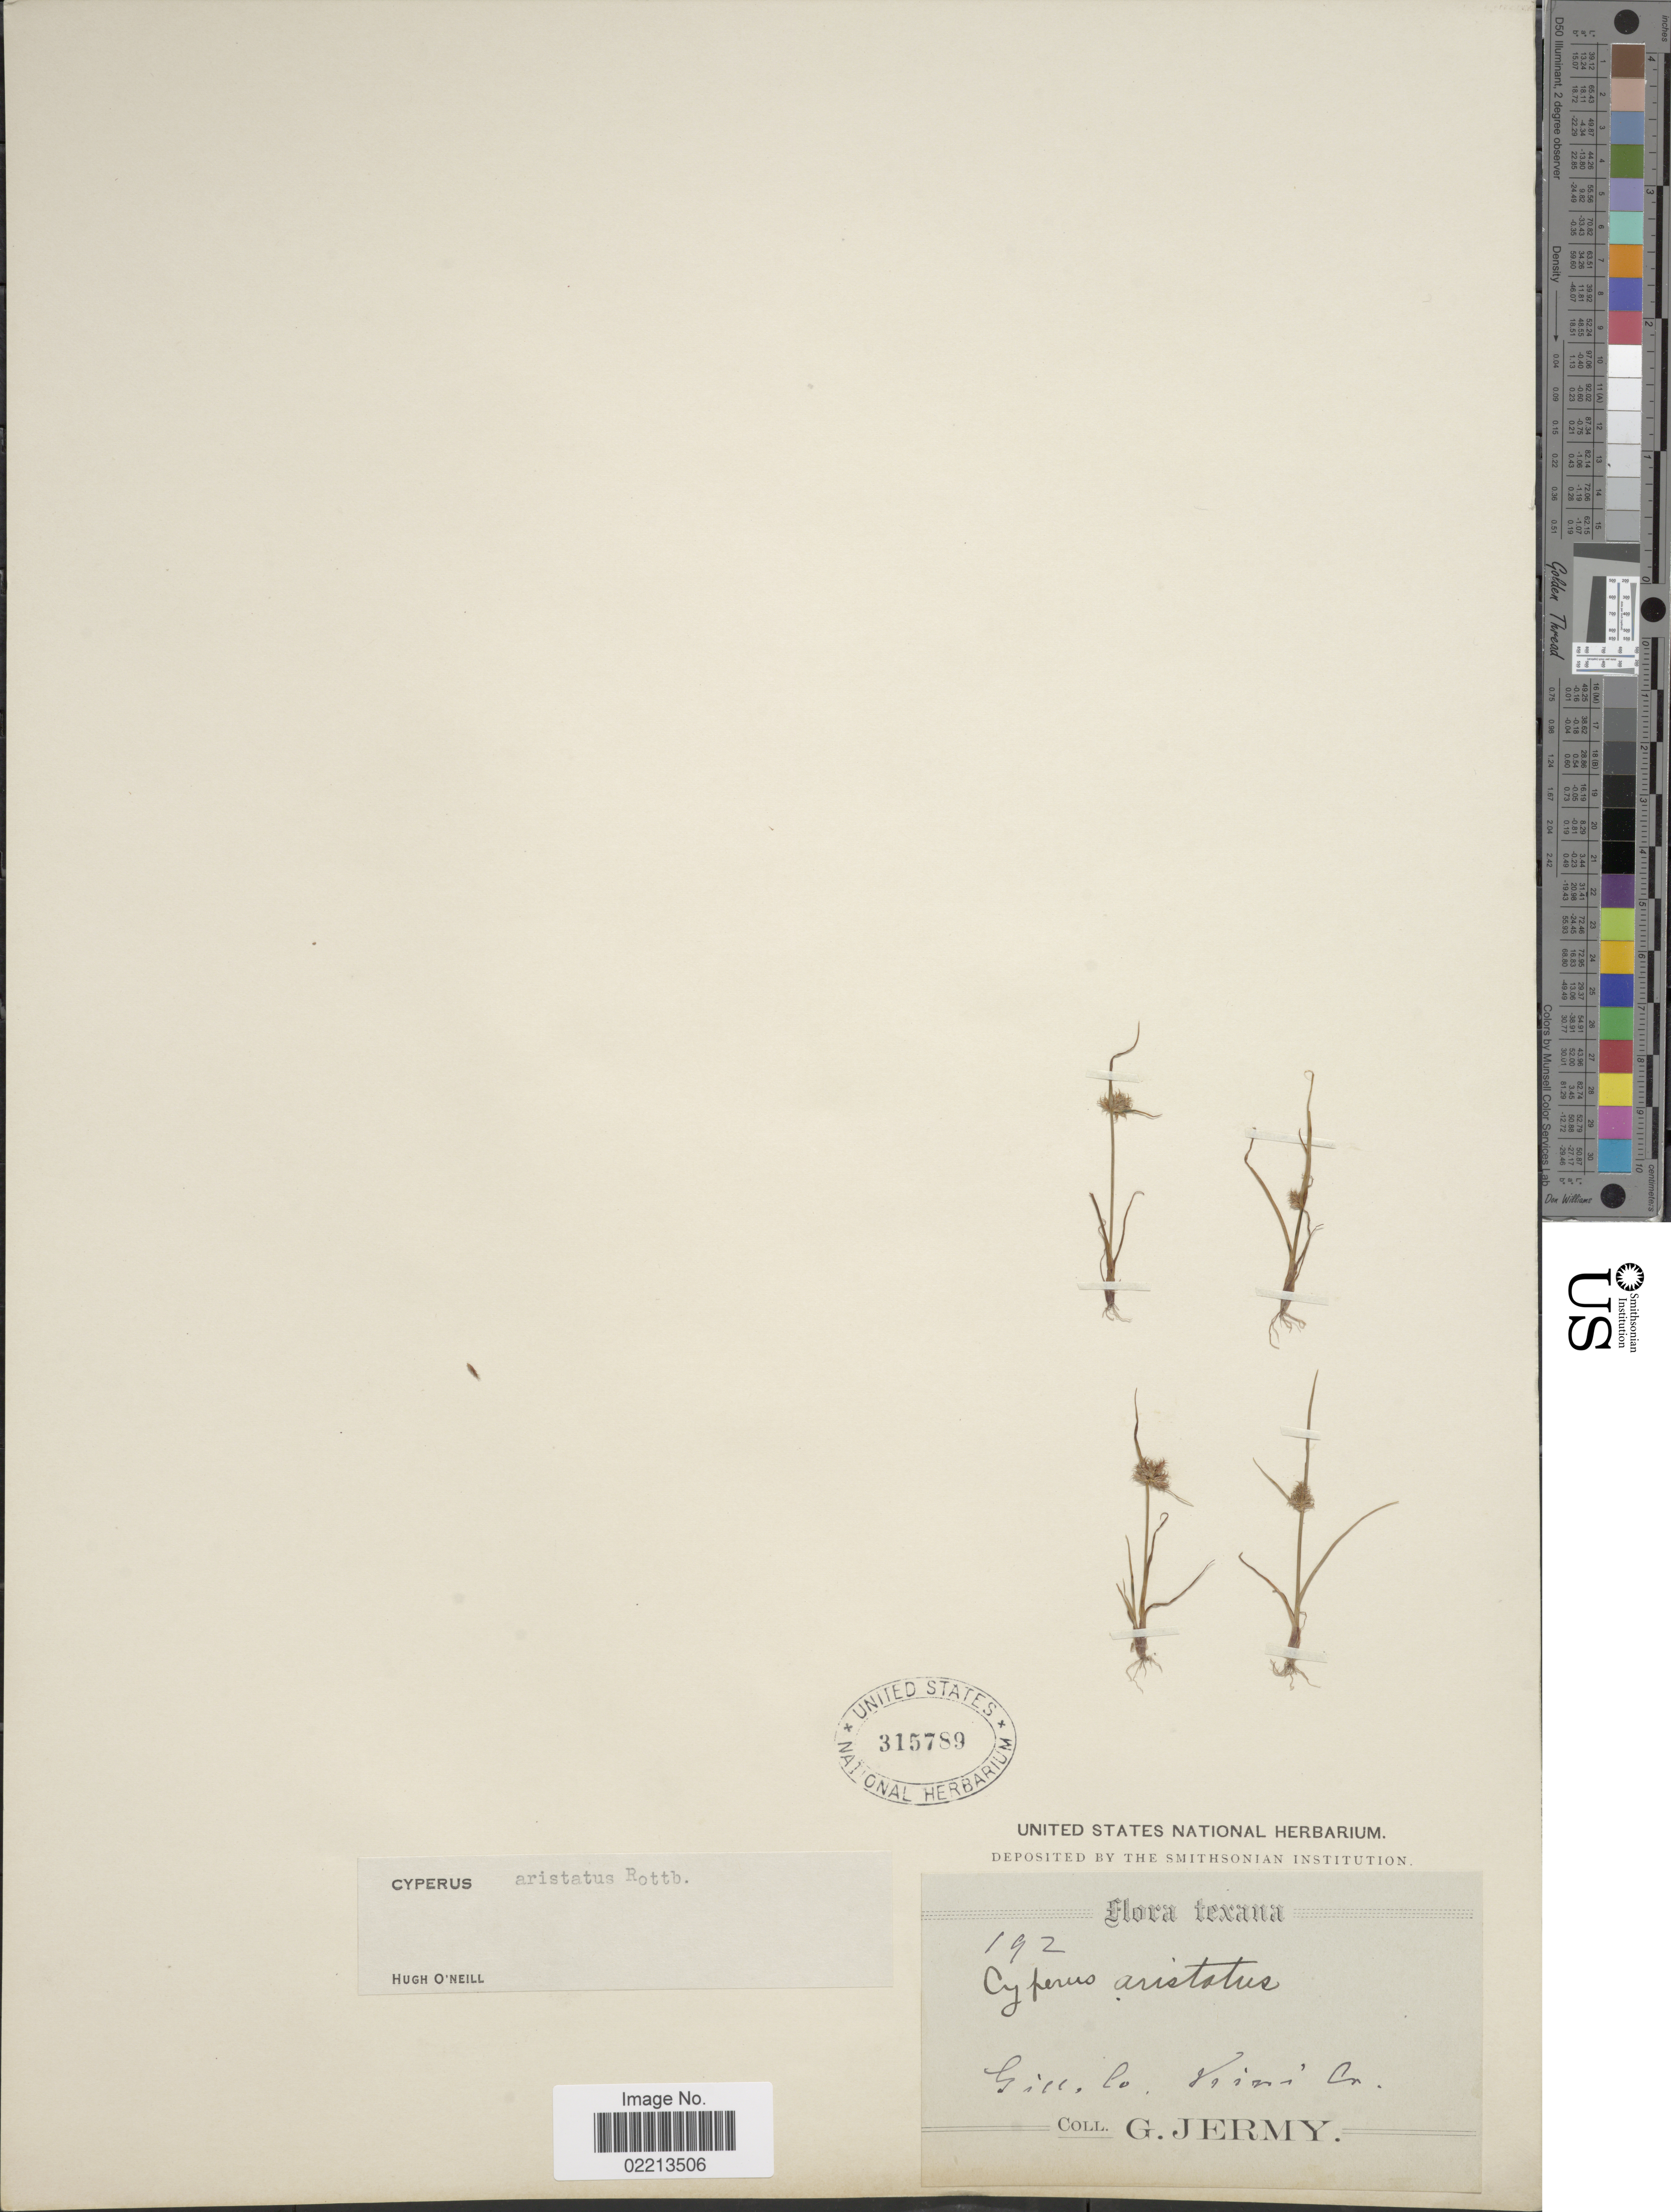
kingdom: Plantae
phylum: Tracheophyta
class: Liliopsida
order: Poales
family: Cyperaceae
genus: Cyperus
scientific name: Cyperus squarrosus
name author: L.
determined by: Strong, Mark T., (BOT), Smithsonian Institution - National Museum of Natural History (UNITED STATES)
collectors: G. Jermy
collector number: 192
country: United States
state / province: Texas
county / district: Gillespie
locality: Gill.(Gillespie) Co., Kini Cr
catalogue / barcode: US 315789